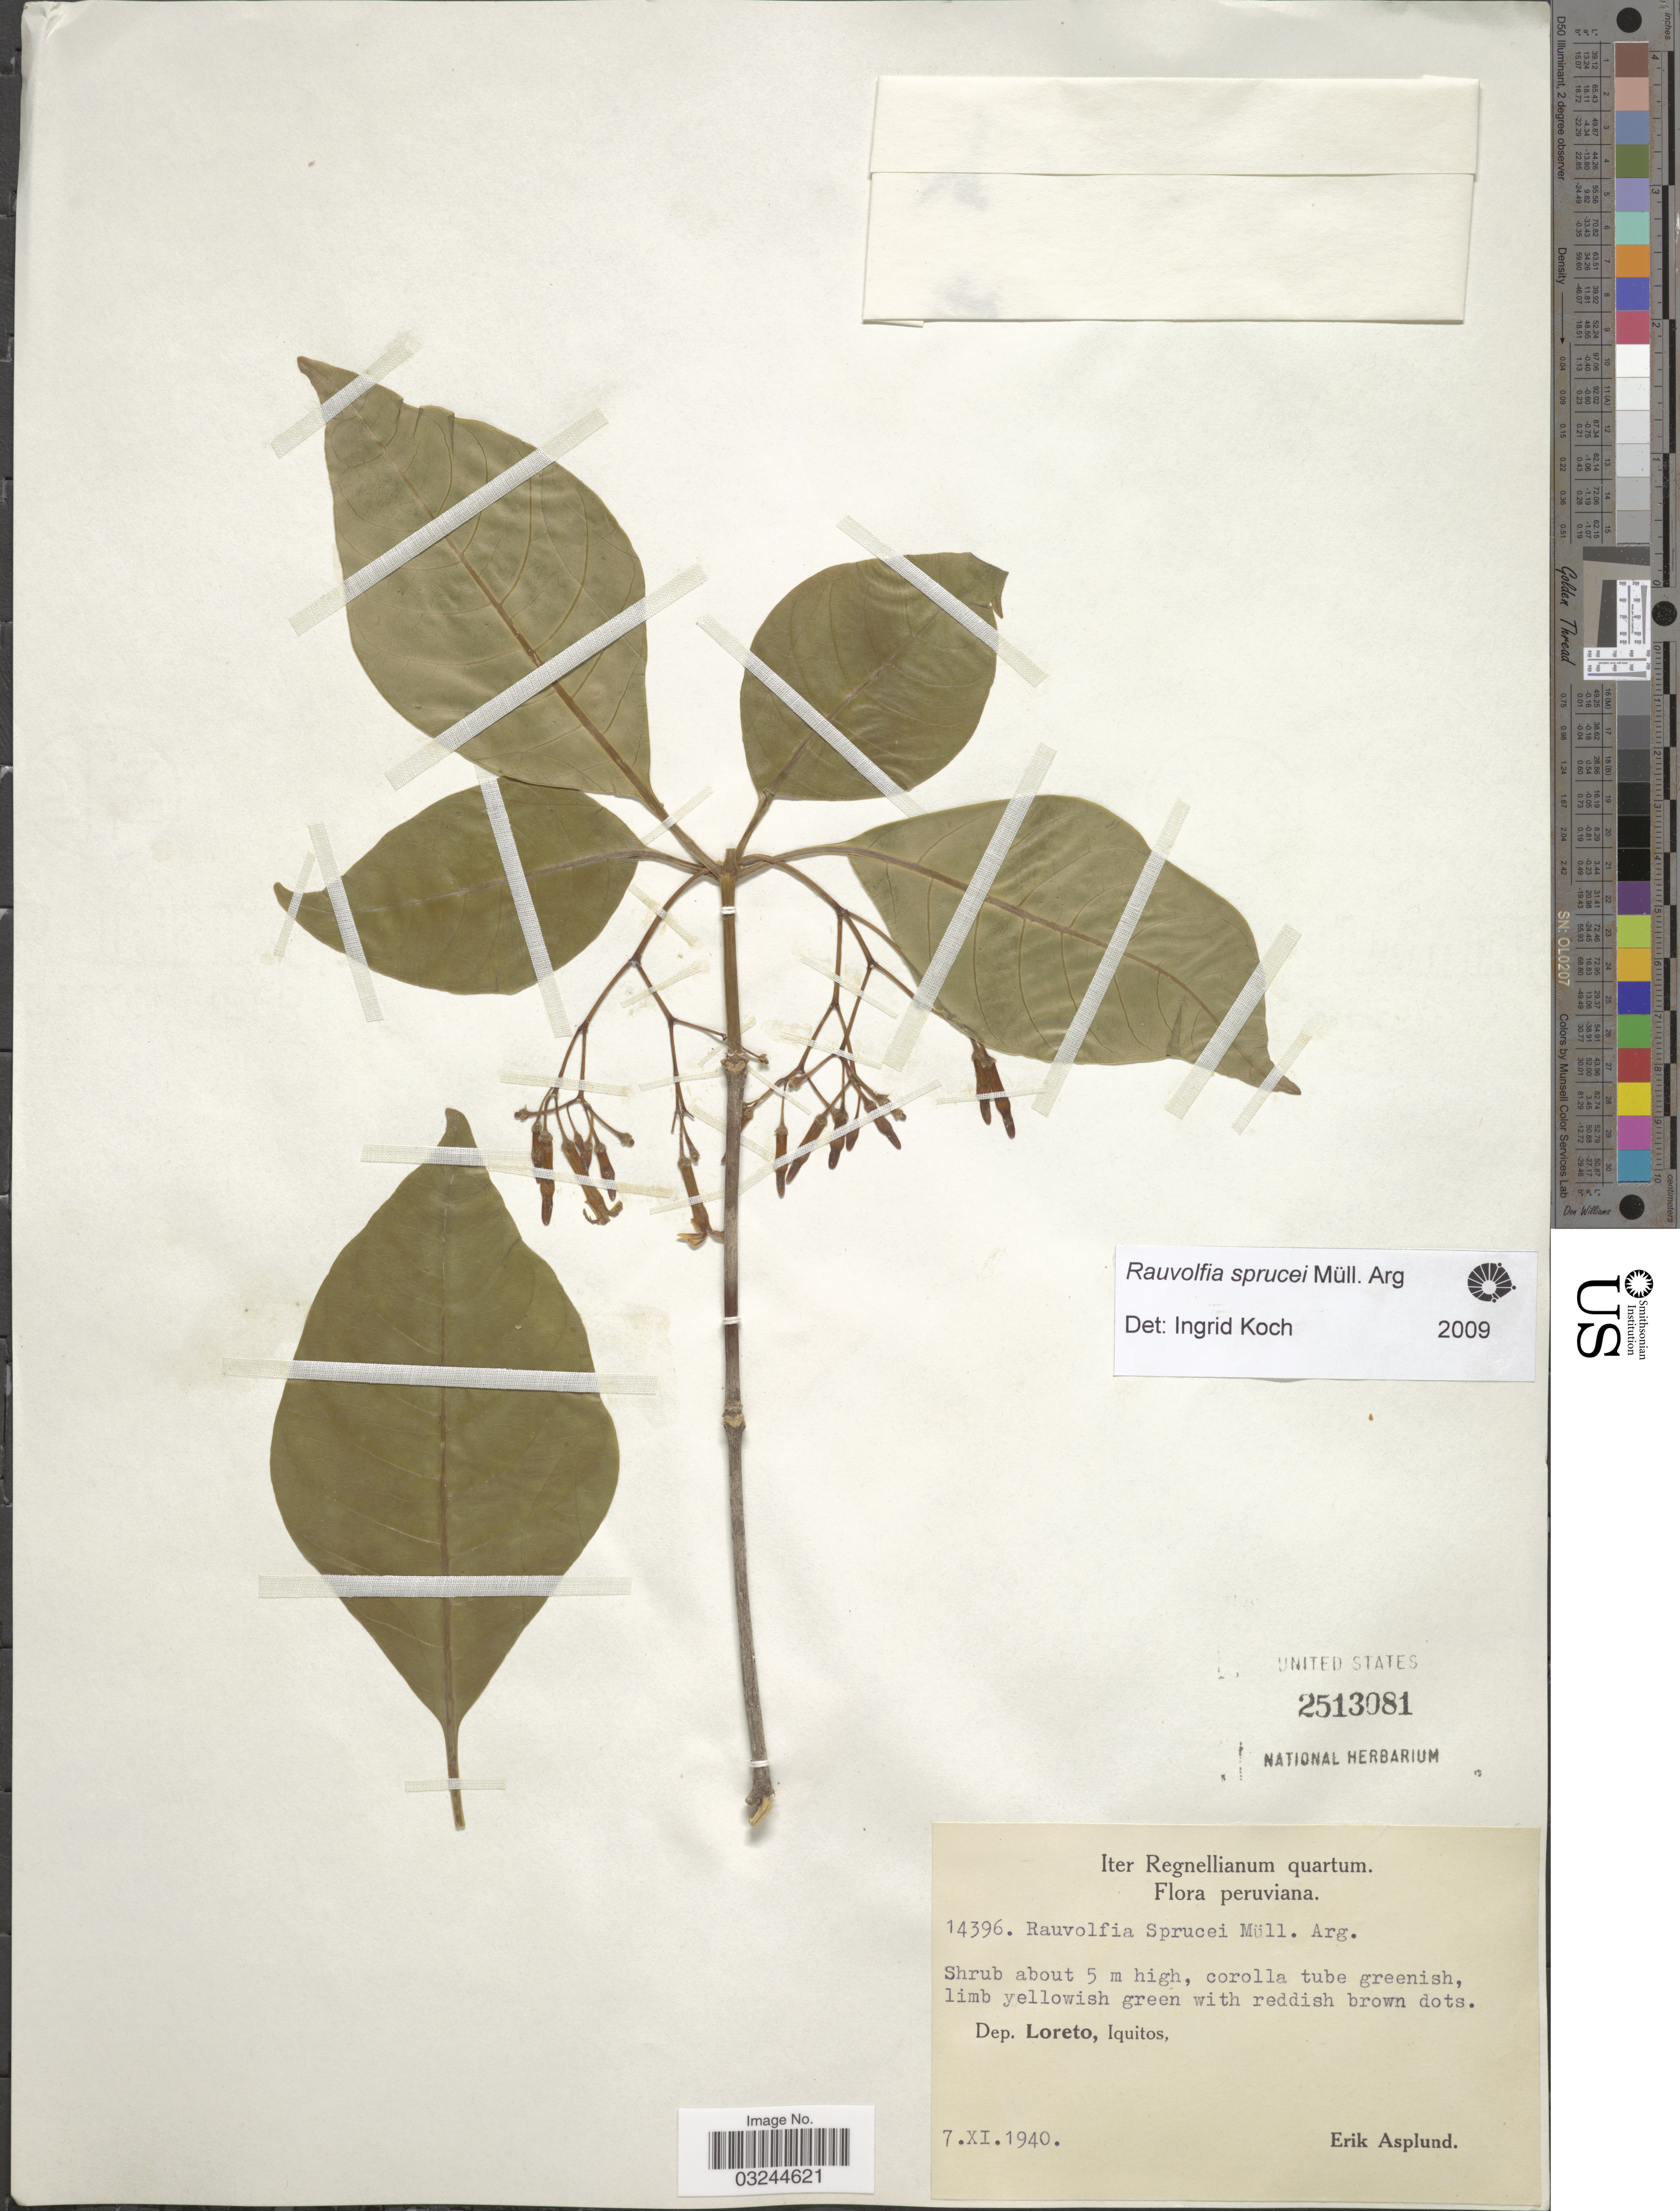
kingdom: Plantae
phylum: Tracheophyta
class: Magnoliopsida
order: Gentianales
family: Apocynaceae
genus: Rauvolfia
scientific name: Rauvolfia sprucei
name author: Müll. Arg.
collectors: E. Asplund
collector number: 14396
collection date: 1940-11-07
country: Peru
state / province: Loreto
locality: Iquitos.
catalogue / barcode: US 2513081